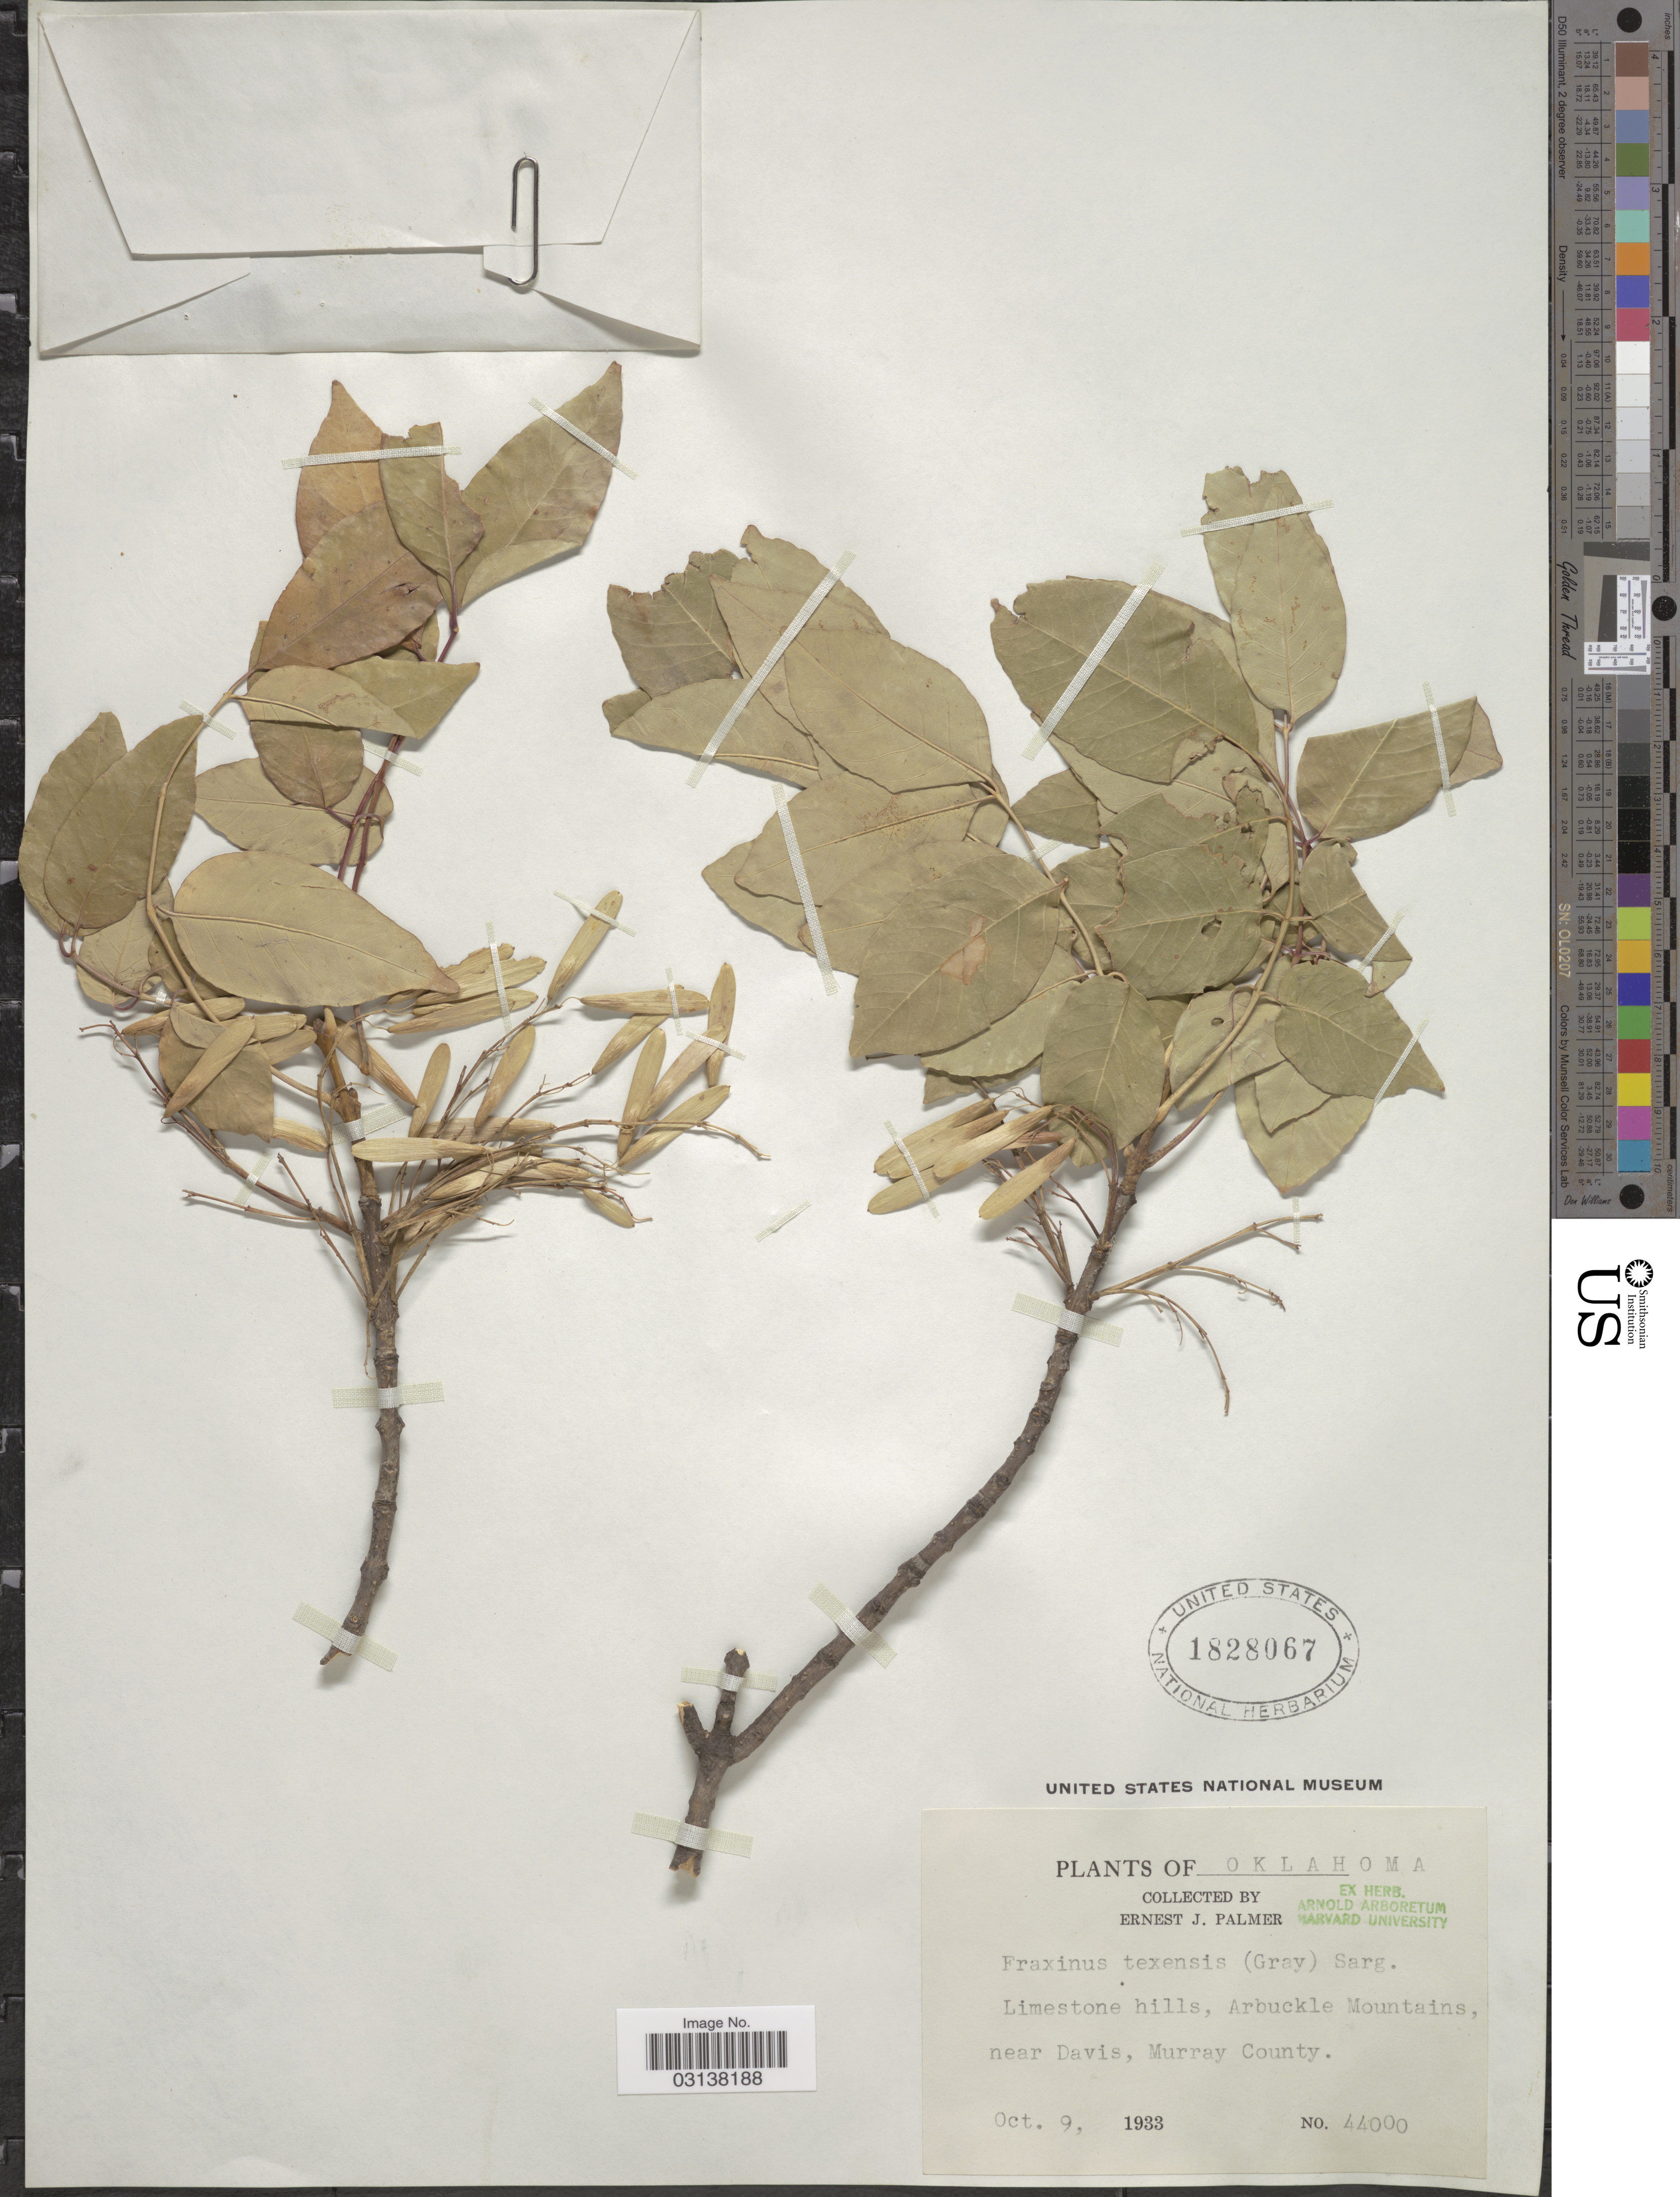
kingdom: Plantae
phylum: Tracheophyta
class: Magnoliopsida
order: Lamiales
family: Oleaceae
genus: Fraxinus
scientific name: Fraxinus albicans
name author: Buckley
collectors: E. J. Palmer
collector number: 44000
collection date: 1933-10-09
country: United States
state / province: Oklahoma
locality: Limestone hills, Arbuckle Mountains, near Davis, Murray County.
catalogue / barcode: US 1828067